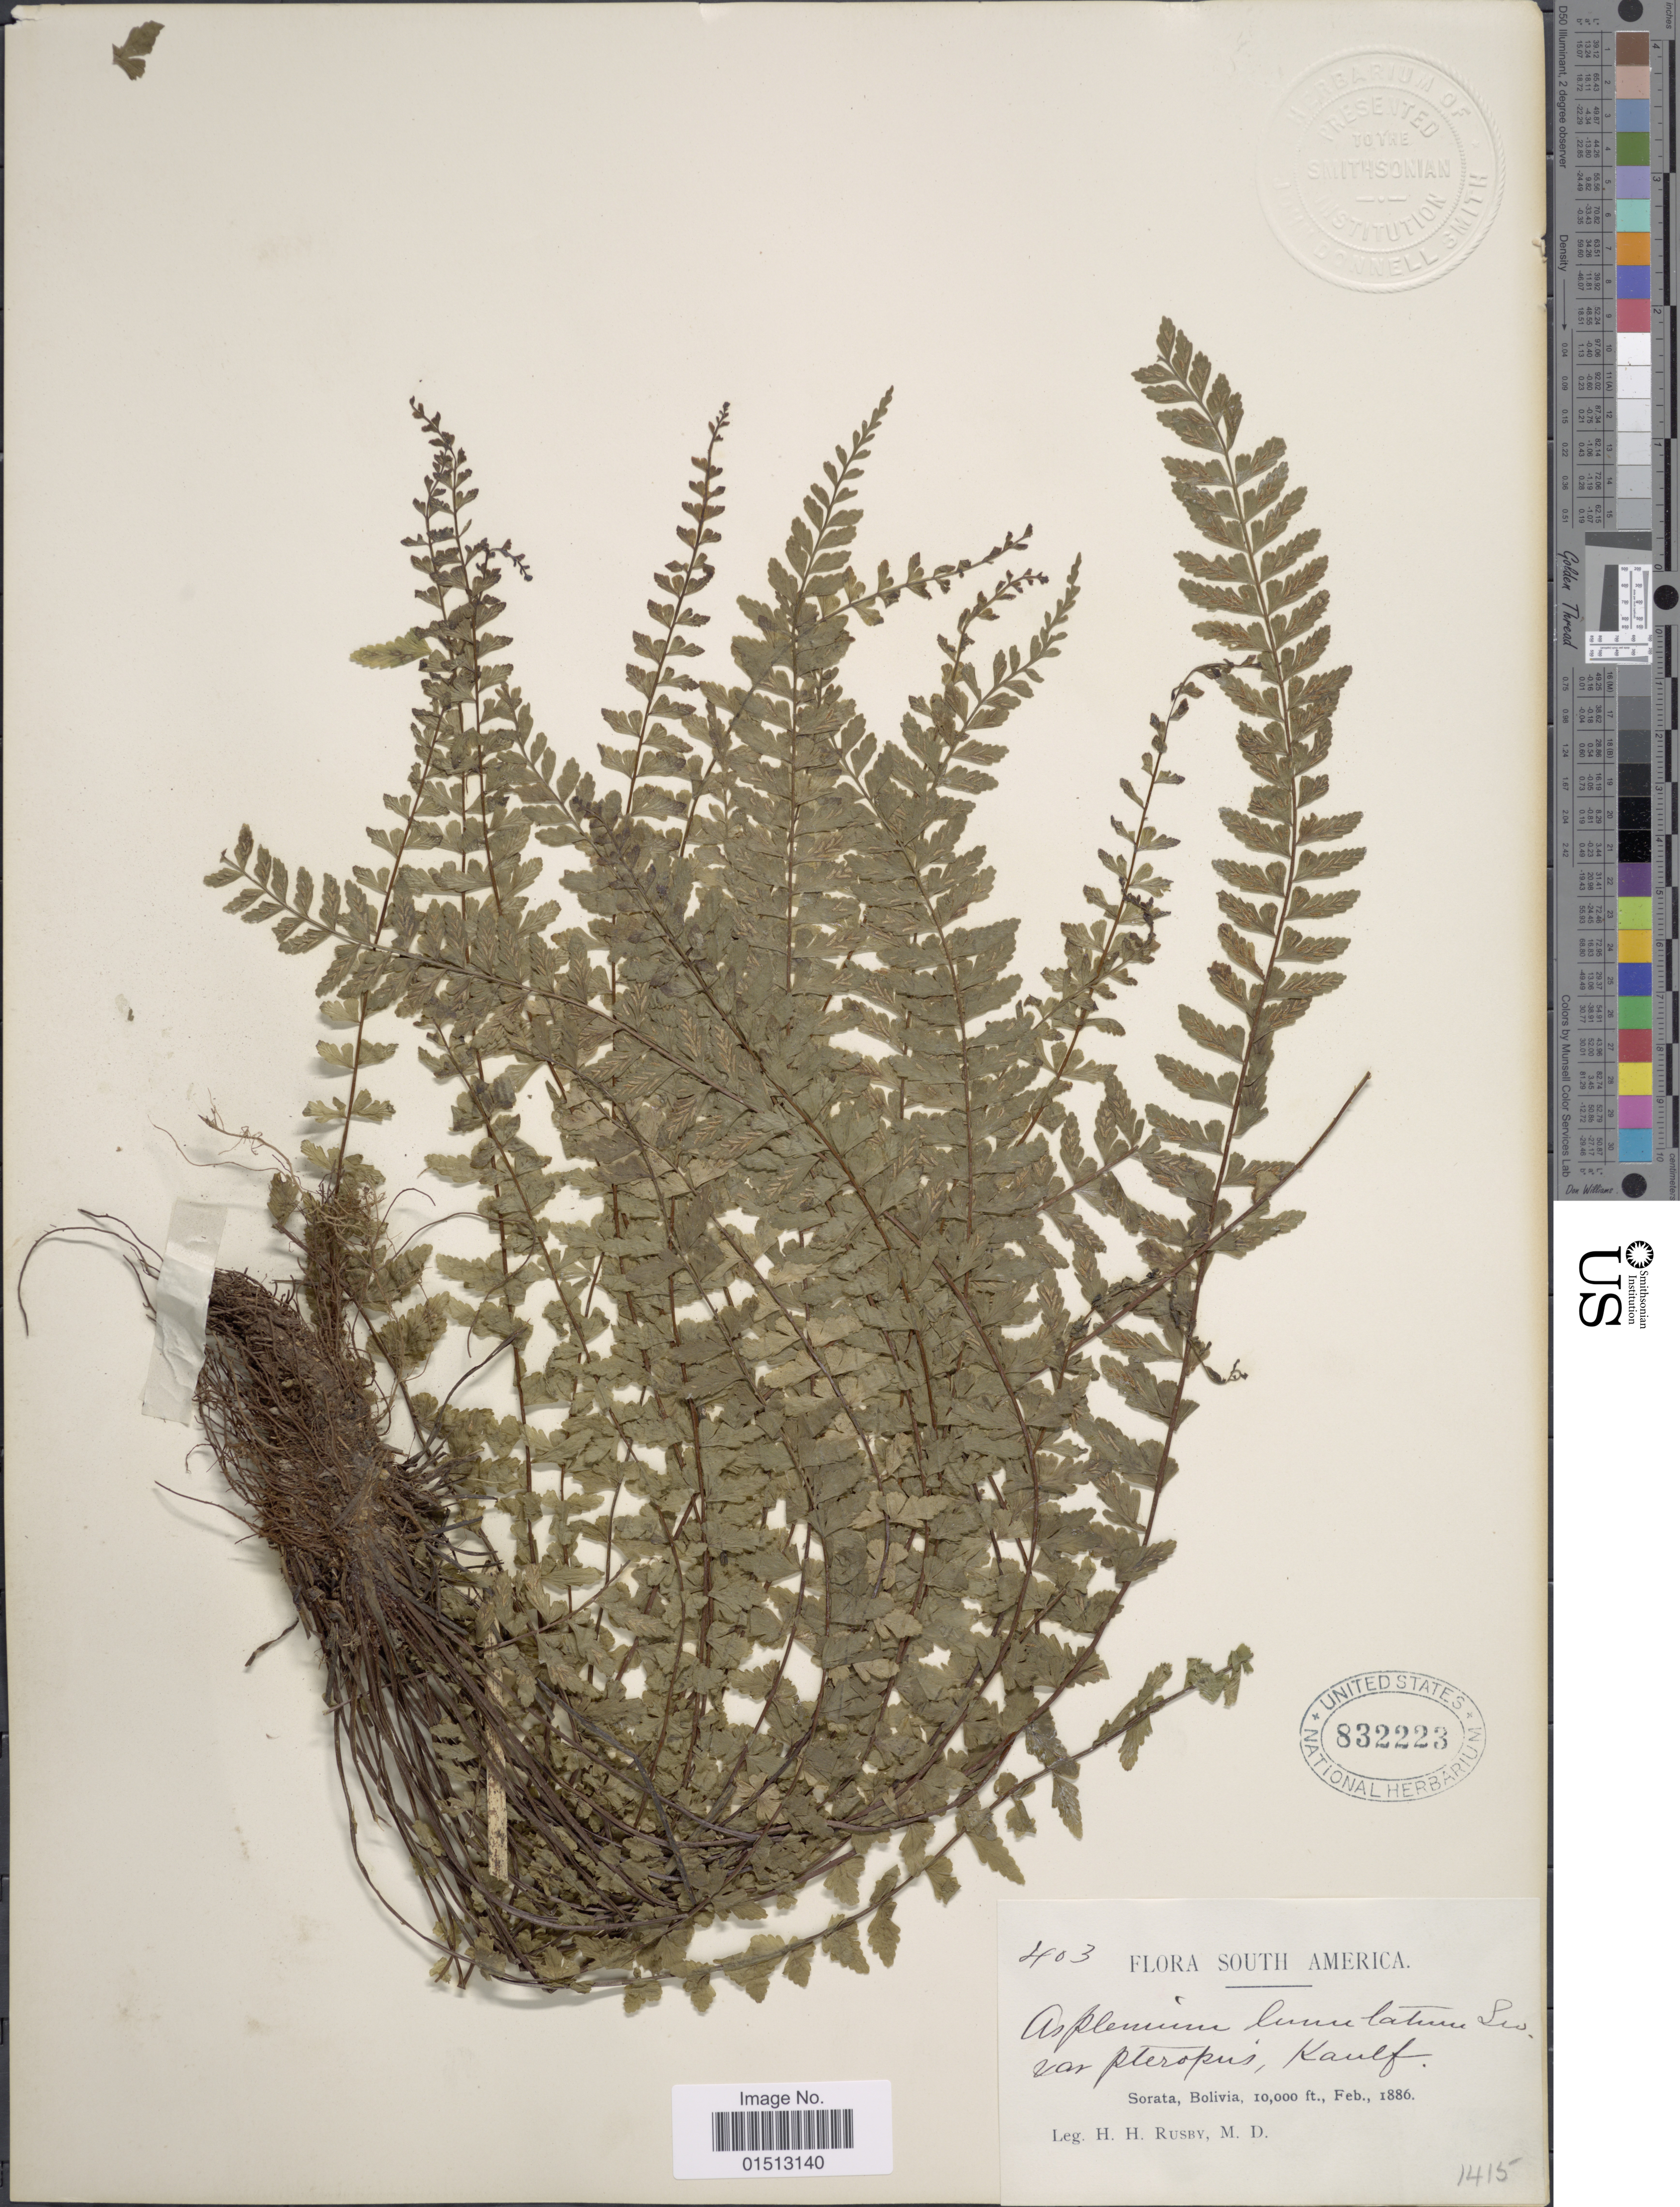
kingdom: Plantae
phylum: Tracheophyta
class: Polypodiopsida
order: Polypodiales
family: Aspleniaceae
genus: Asplenium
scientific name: Asplenium sessilifolium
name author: Desv.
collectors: H. H. Rusby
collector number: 403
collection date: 1886-02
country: Bolivia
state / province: La Páz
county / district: Larecaja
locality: Sorata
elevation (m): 3048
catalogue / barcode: US 832223